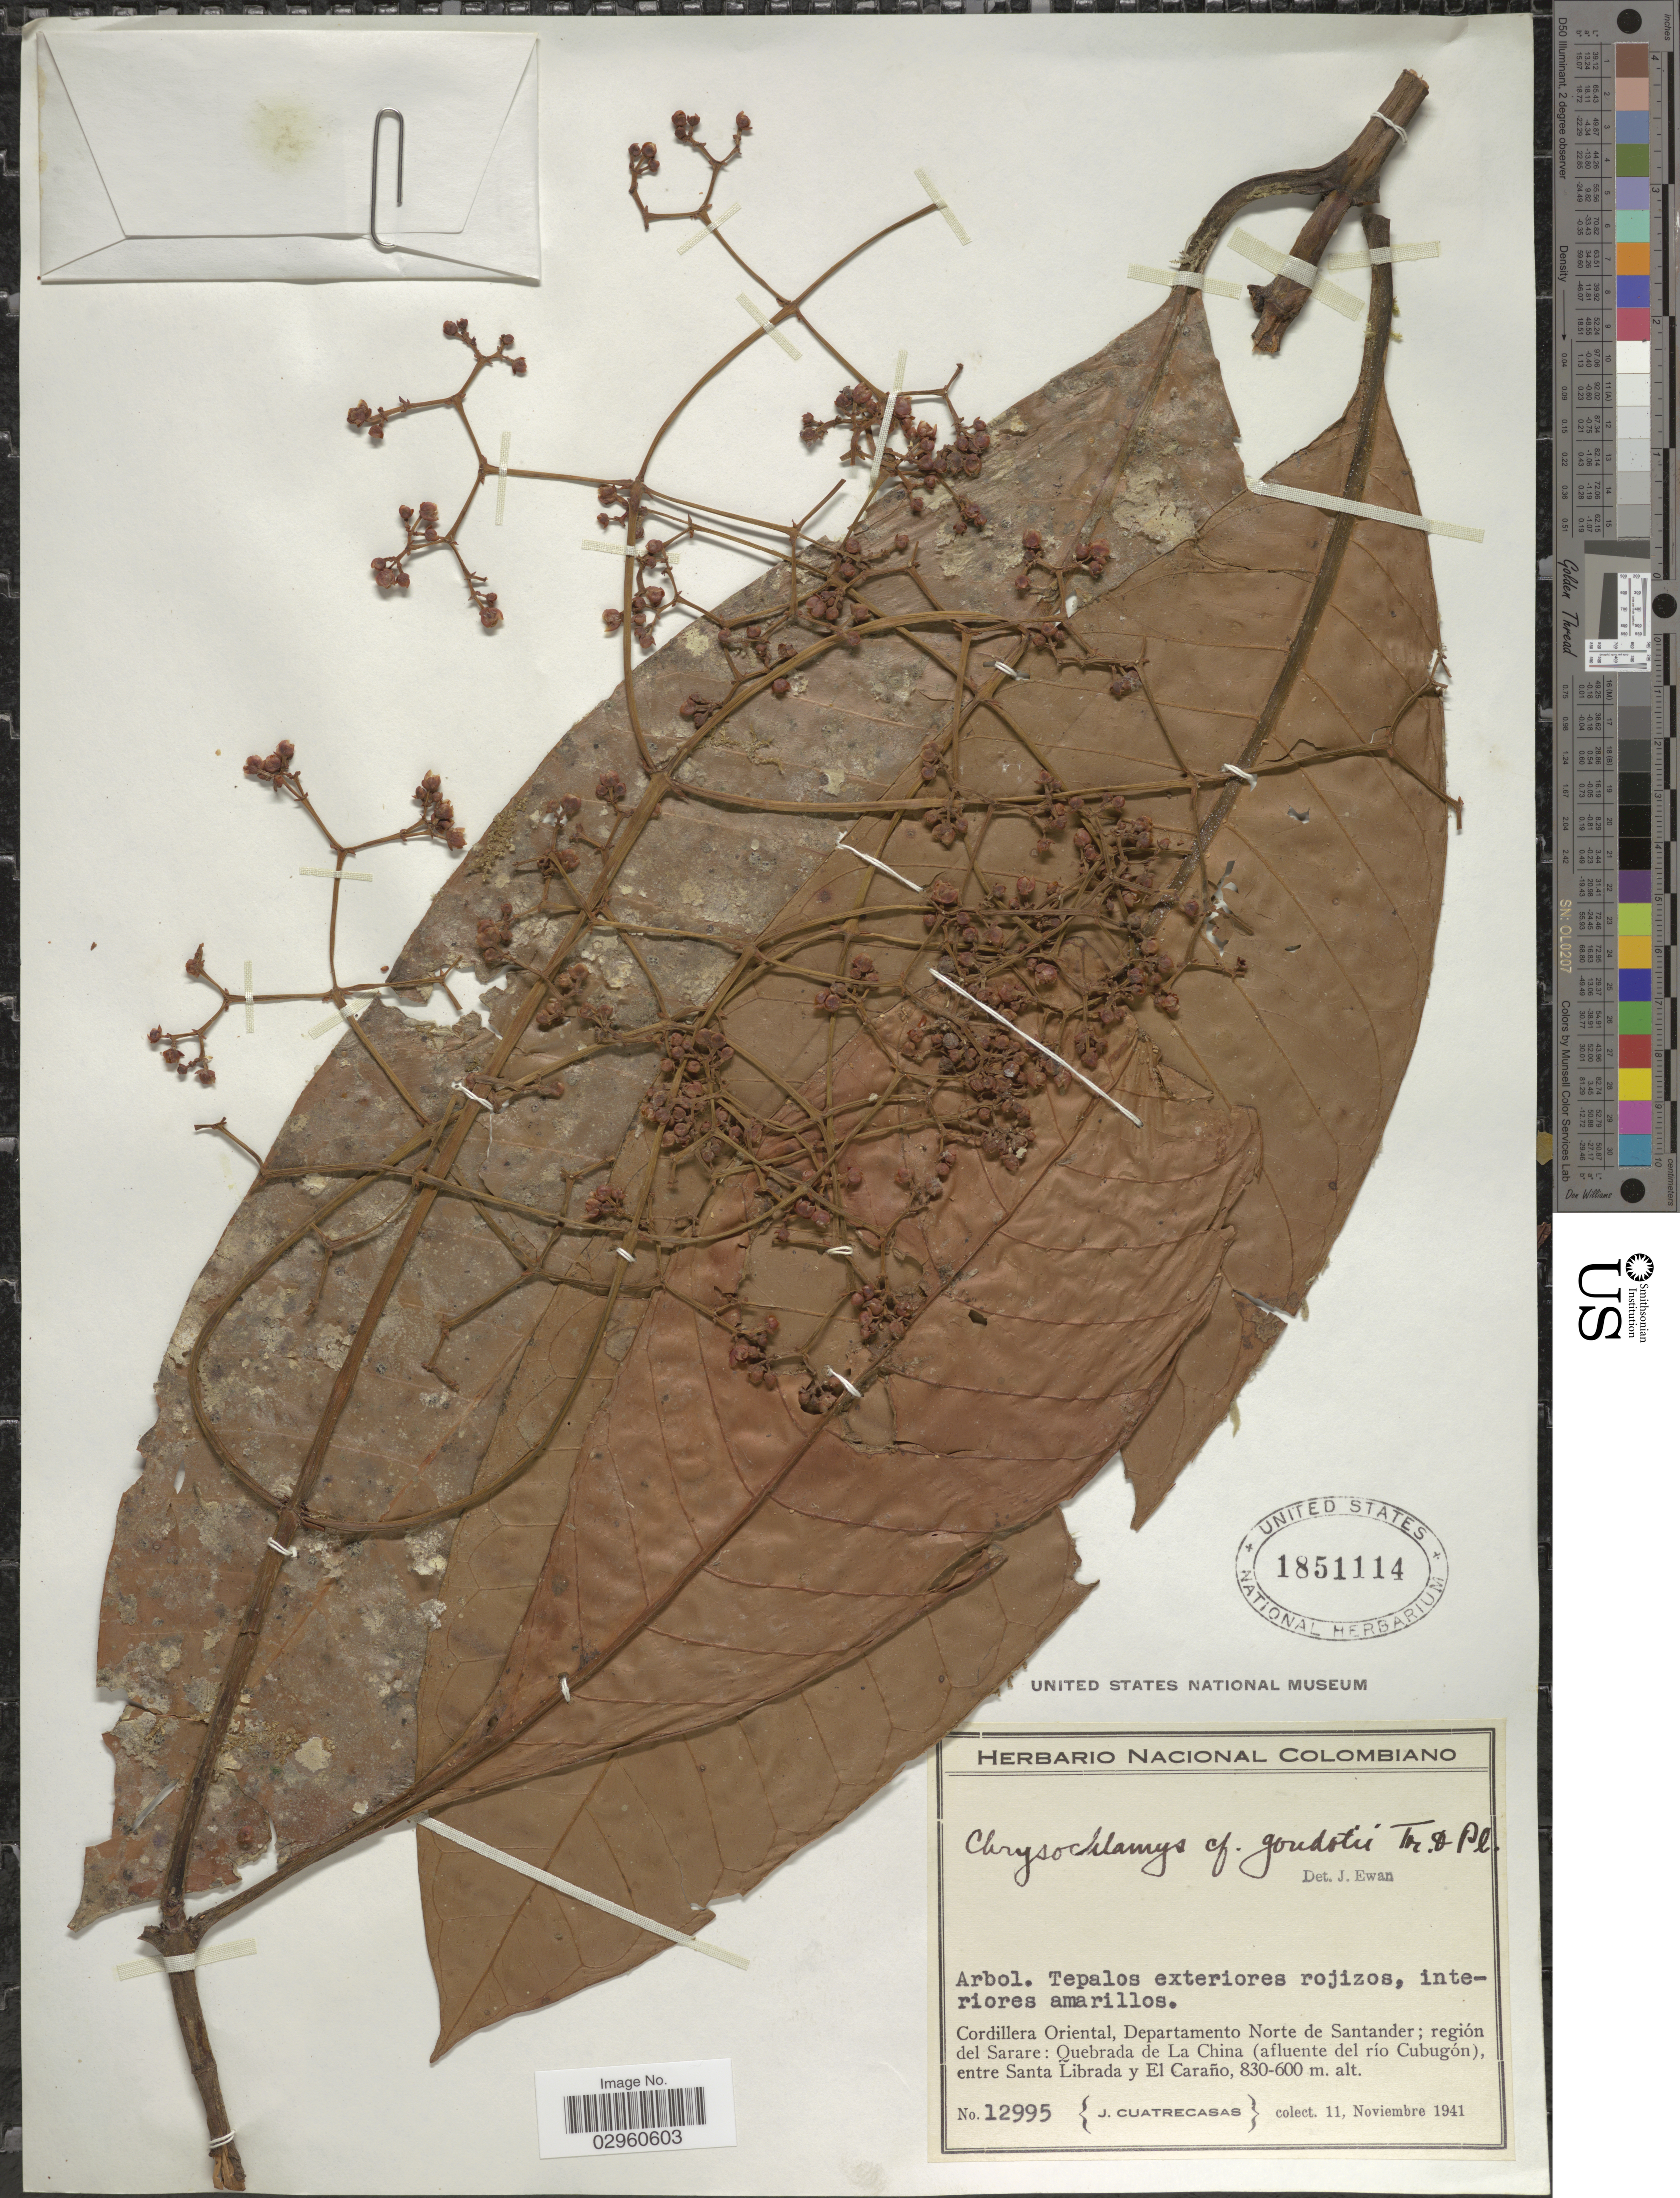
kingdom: Plantae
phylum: Tracheophyta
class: Magnoliopsida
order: Malpighiales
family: Clusiaceae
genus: Chrysochlamys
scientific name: Chrysochlamys goudotii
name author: Planch. & Triana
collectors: J. Cuatrecasas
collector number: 12995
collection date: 1941-11-11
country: Colombia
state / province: Norte de Santander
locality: Cordillera Oriental, Departamento Norte de Santander; región del Sarare: Quebrada de La China (afluente del río Cubugón), entre Santa Librada y El Caraño.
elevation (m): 600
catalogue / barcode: US 1851114